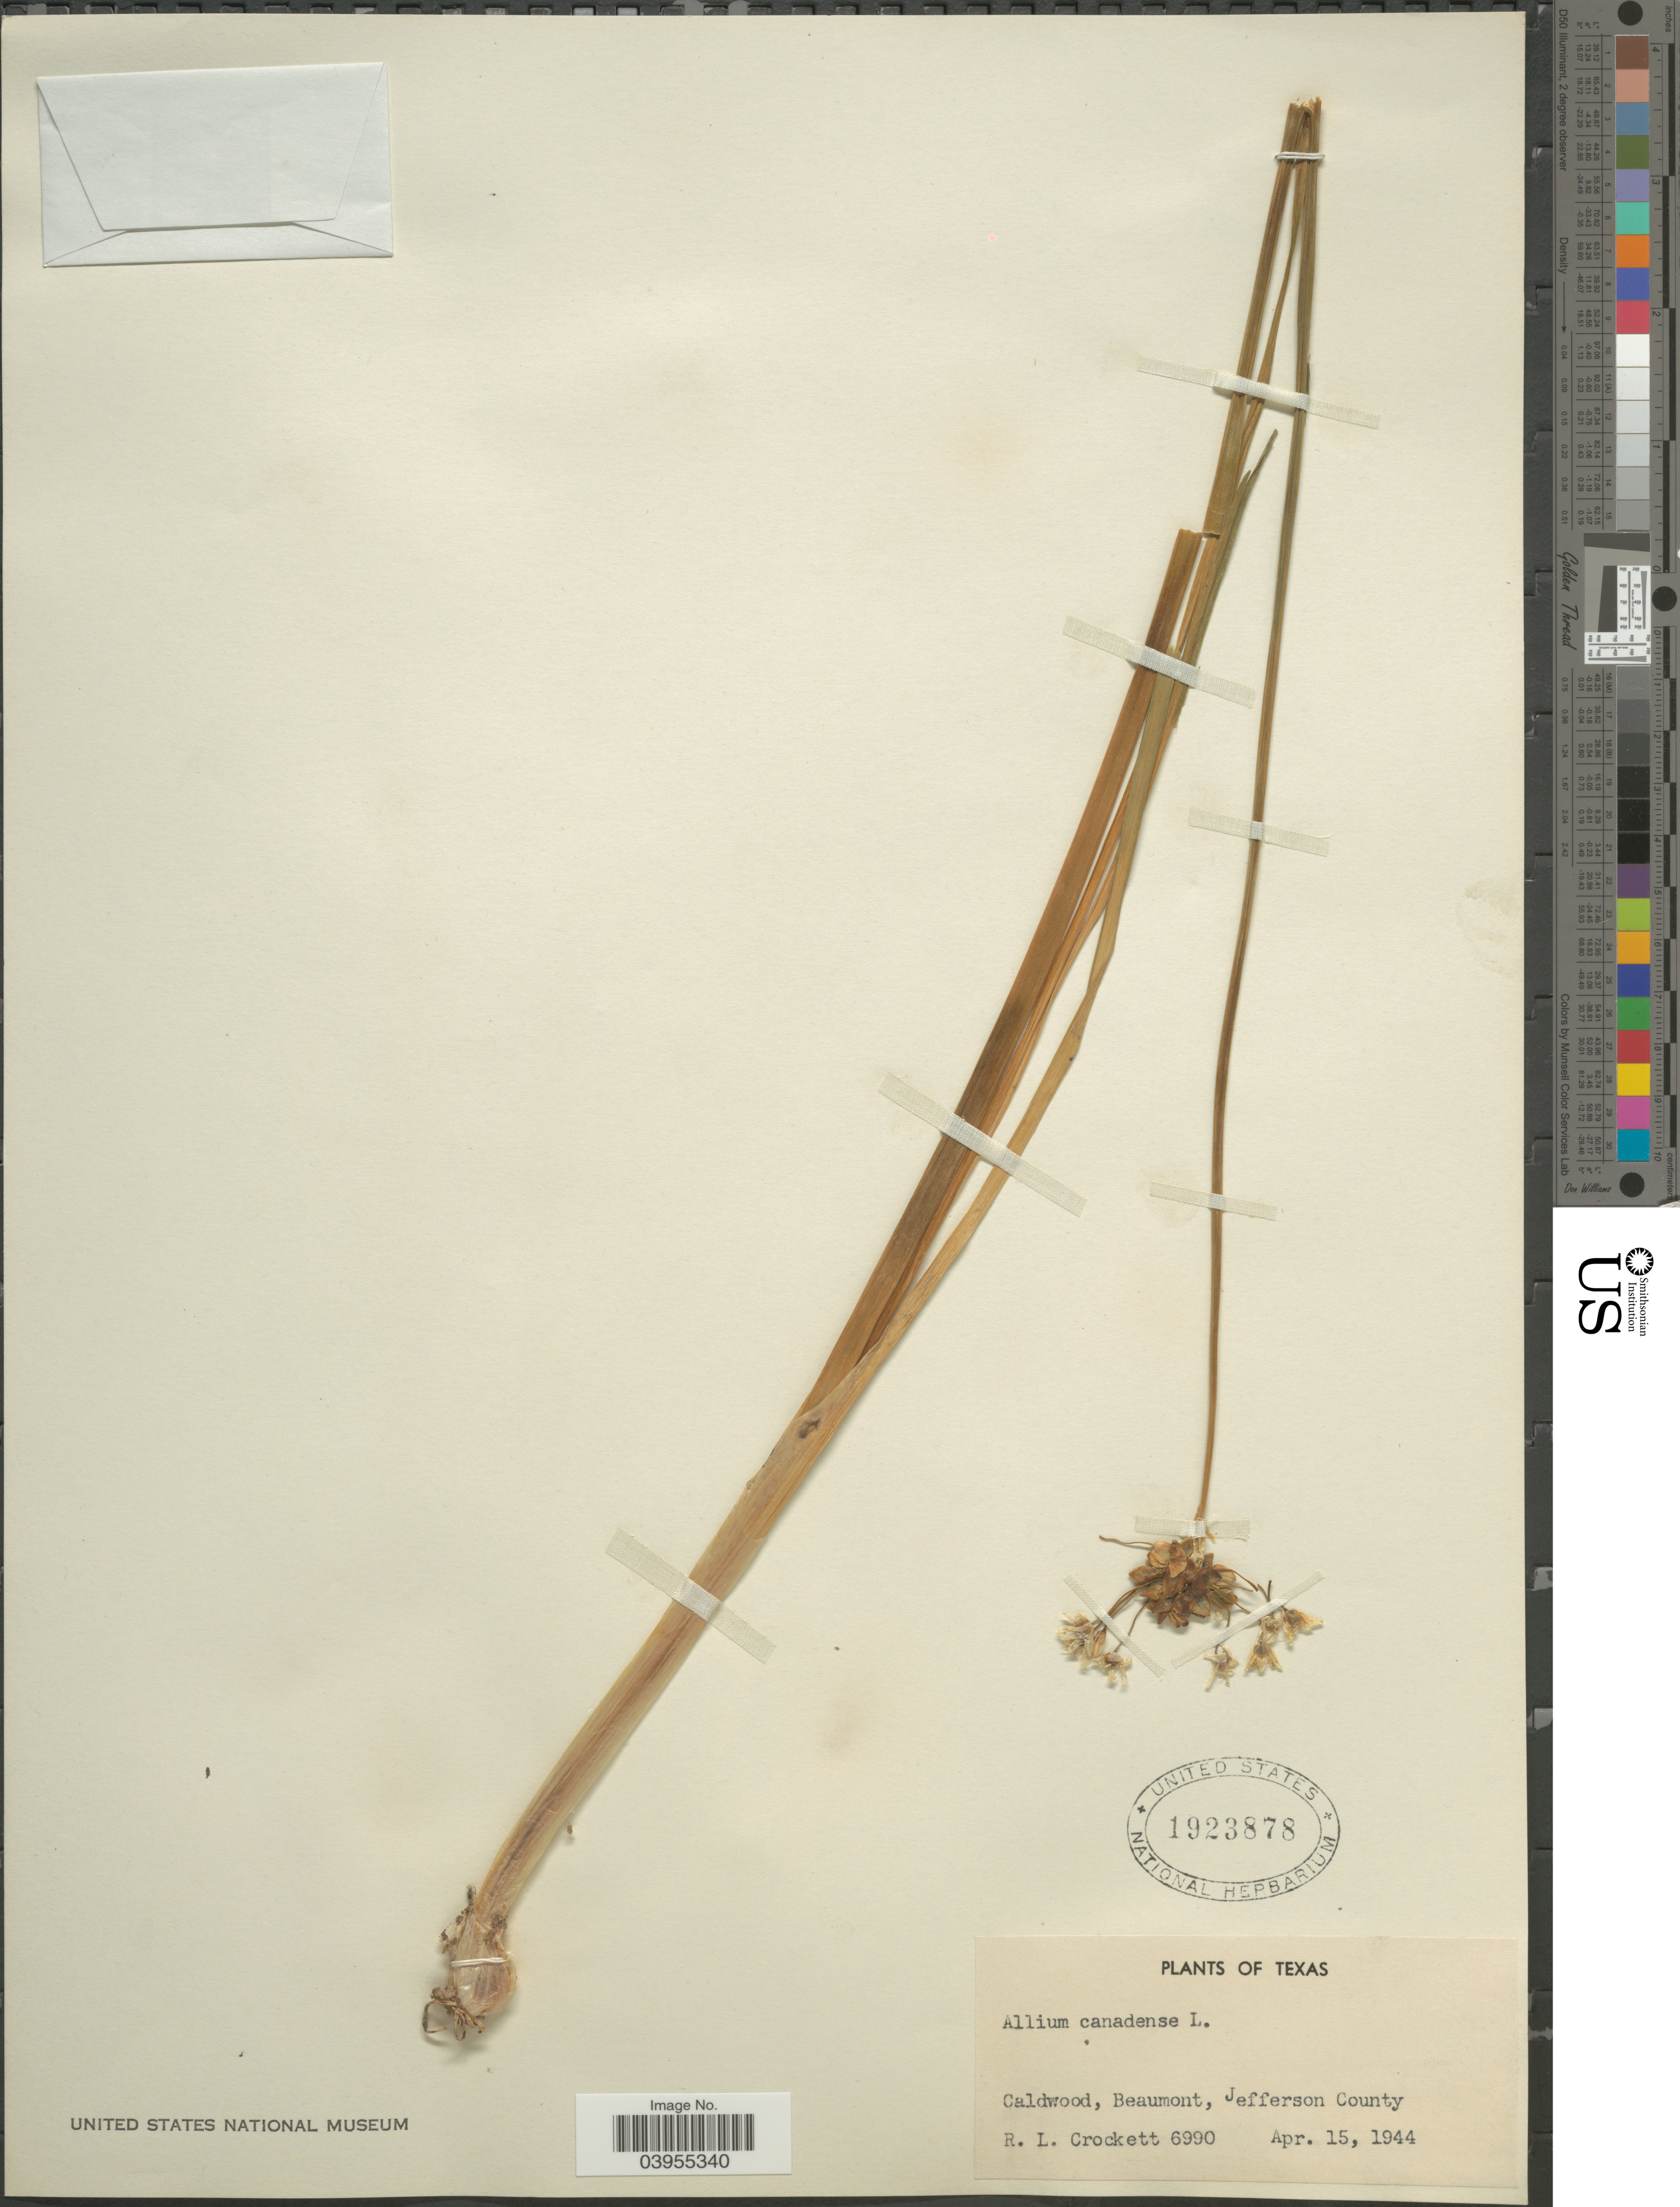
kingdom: Plantae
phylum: Tracheophyta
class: Liliopsida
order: Asparagales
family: Amaryllidaceae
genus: Allium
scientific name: Allium canadense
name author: L.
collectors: R. Crockett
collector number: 6990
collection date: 1944-04-15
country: United States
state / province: Texas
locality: Caldwood, Beaumont, Jefferson County.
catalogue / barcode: US 1923878